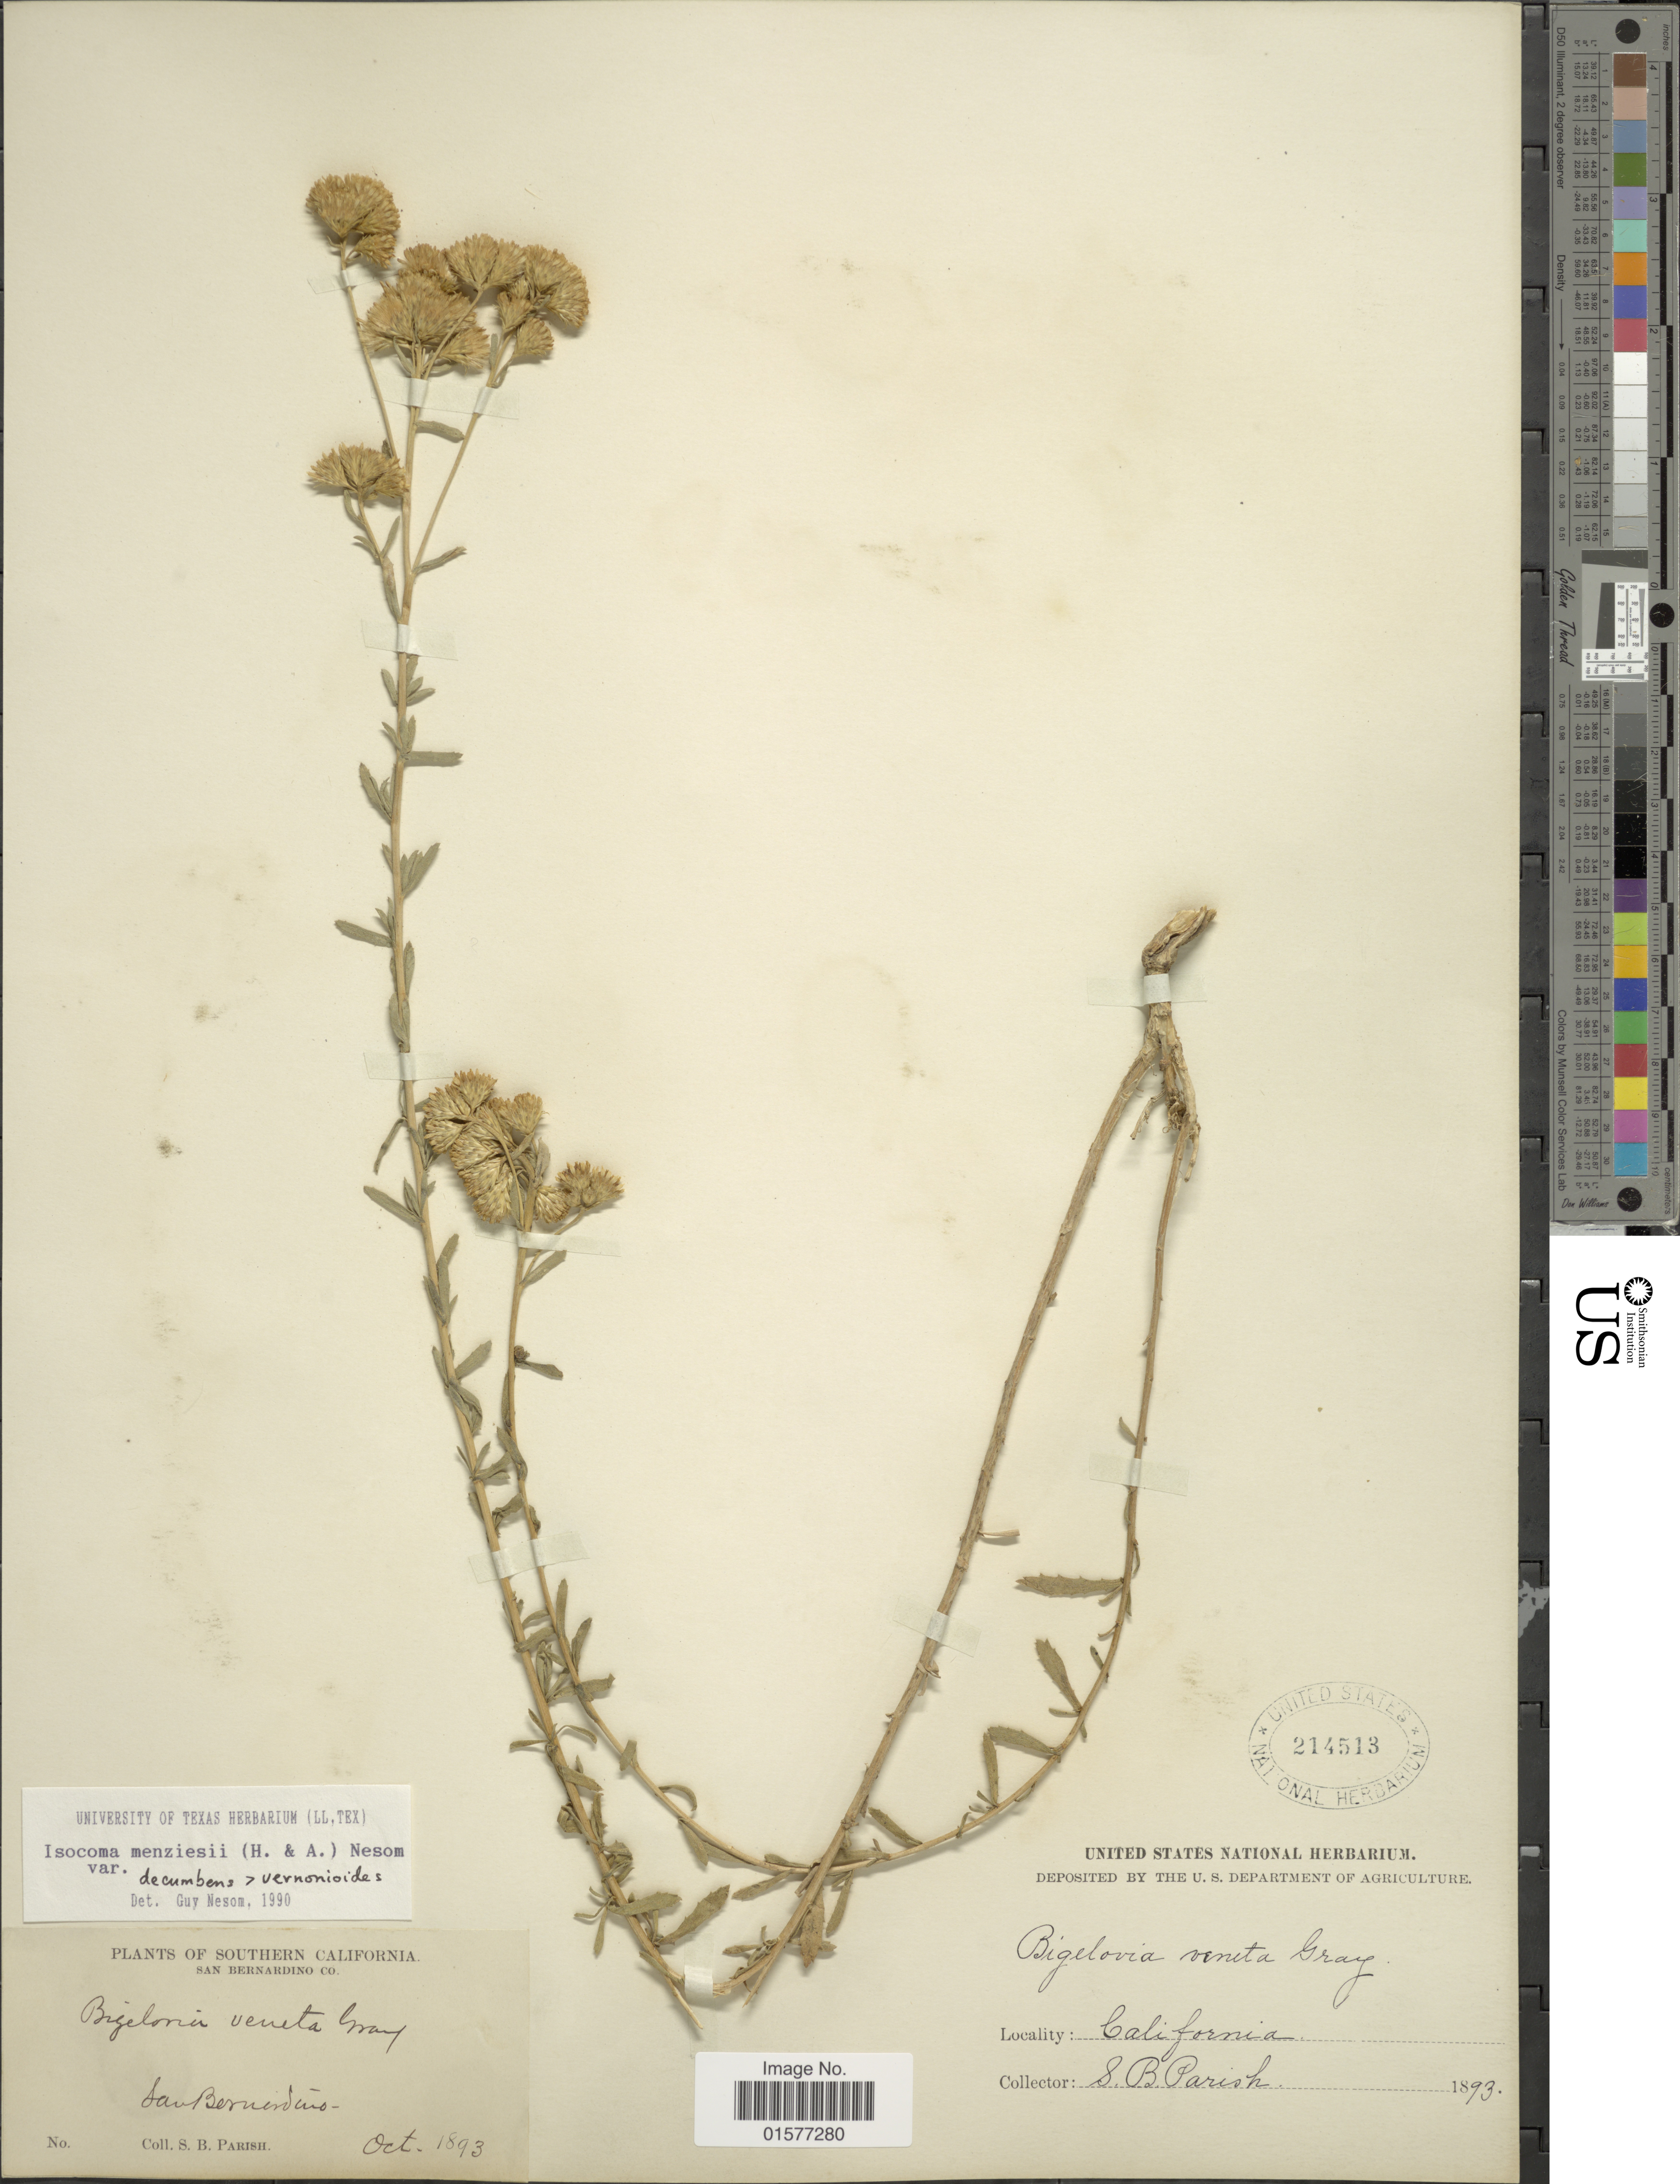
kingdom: Plantae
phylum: Tracheophyta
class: Magnoliopsida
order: Asterales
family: Asteraceae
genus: Isocoma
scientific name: Isocoma menziesii var. decumbens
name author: G.L. Nesom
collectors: S. B. Parish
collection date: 1893-10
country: United States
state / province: California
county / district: San Bernardino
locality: Southern California, San Bernardino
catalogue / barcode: US 214513